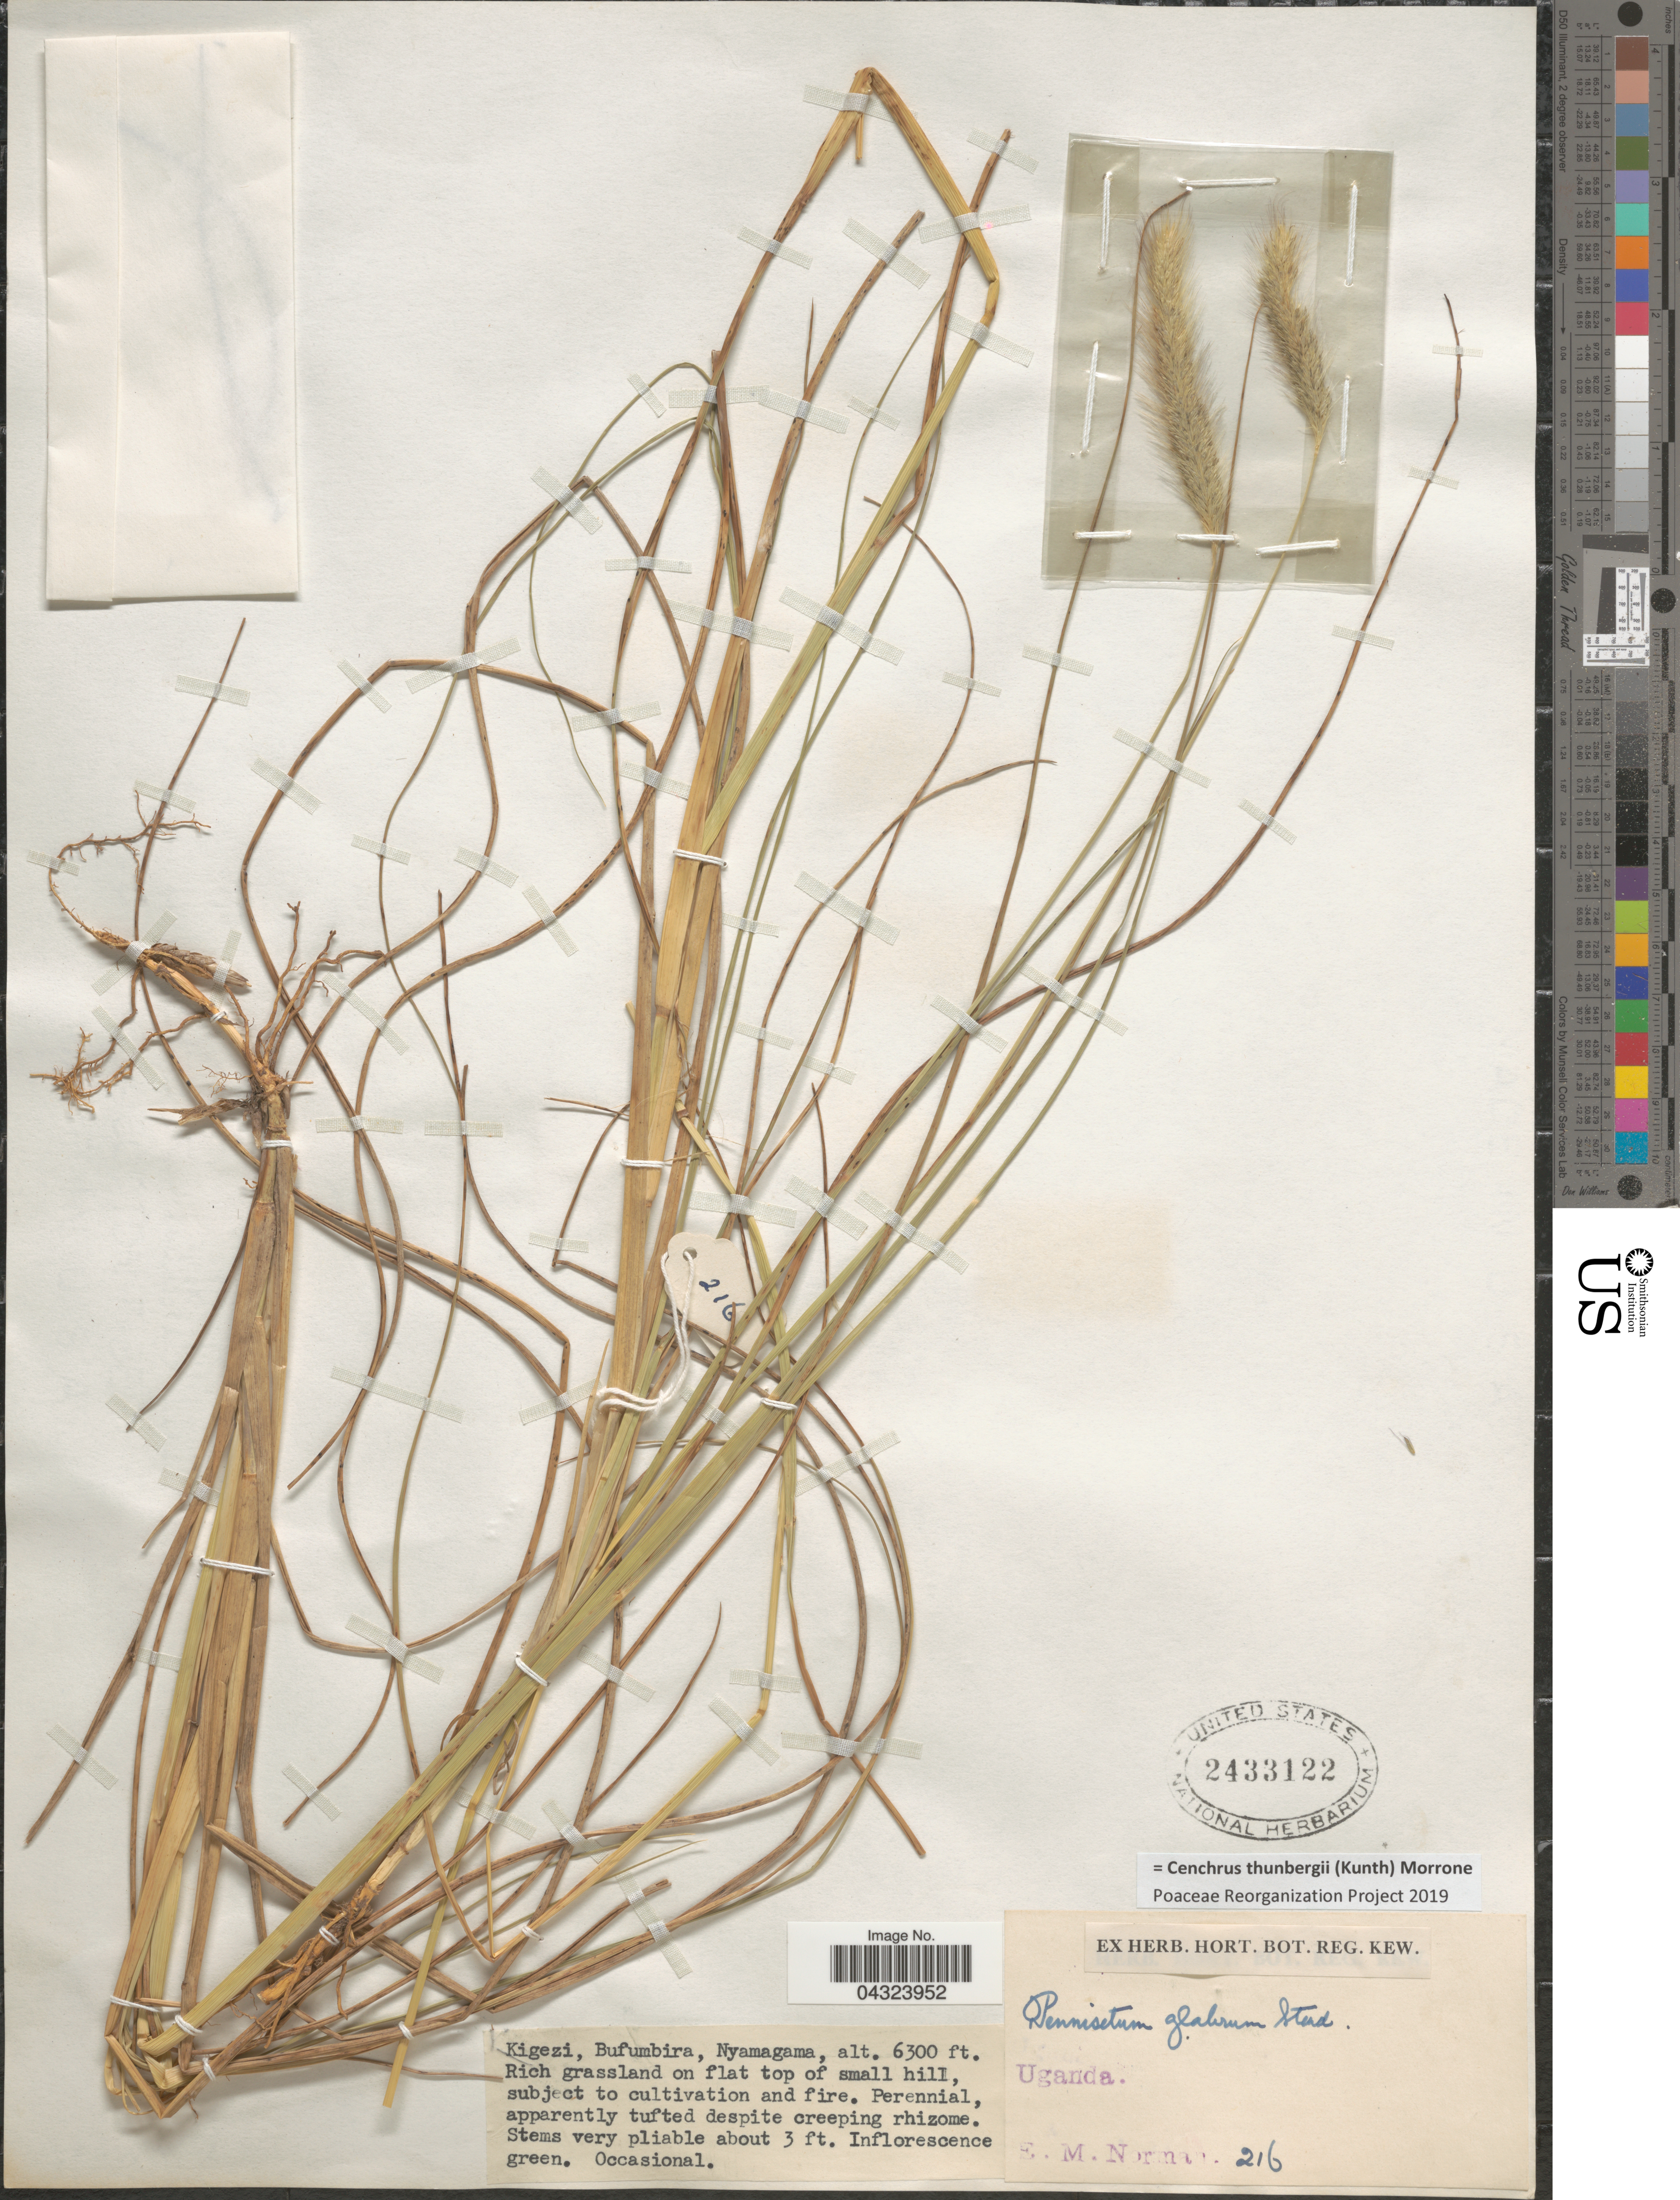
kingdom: Plantae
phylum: Tracheophyta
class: Liliopsida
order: Poales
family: Poaceae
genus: Cenchrus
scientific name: Cenchrus thunbergii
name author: (Kunth) Morrone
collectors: E. Norman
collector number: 216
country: Uganda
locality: Kigezi, Bufumbira, Nyamagama.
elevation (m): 1920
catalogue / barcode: US 2433122